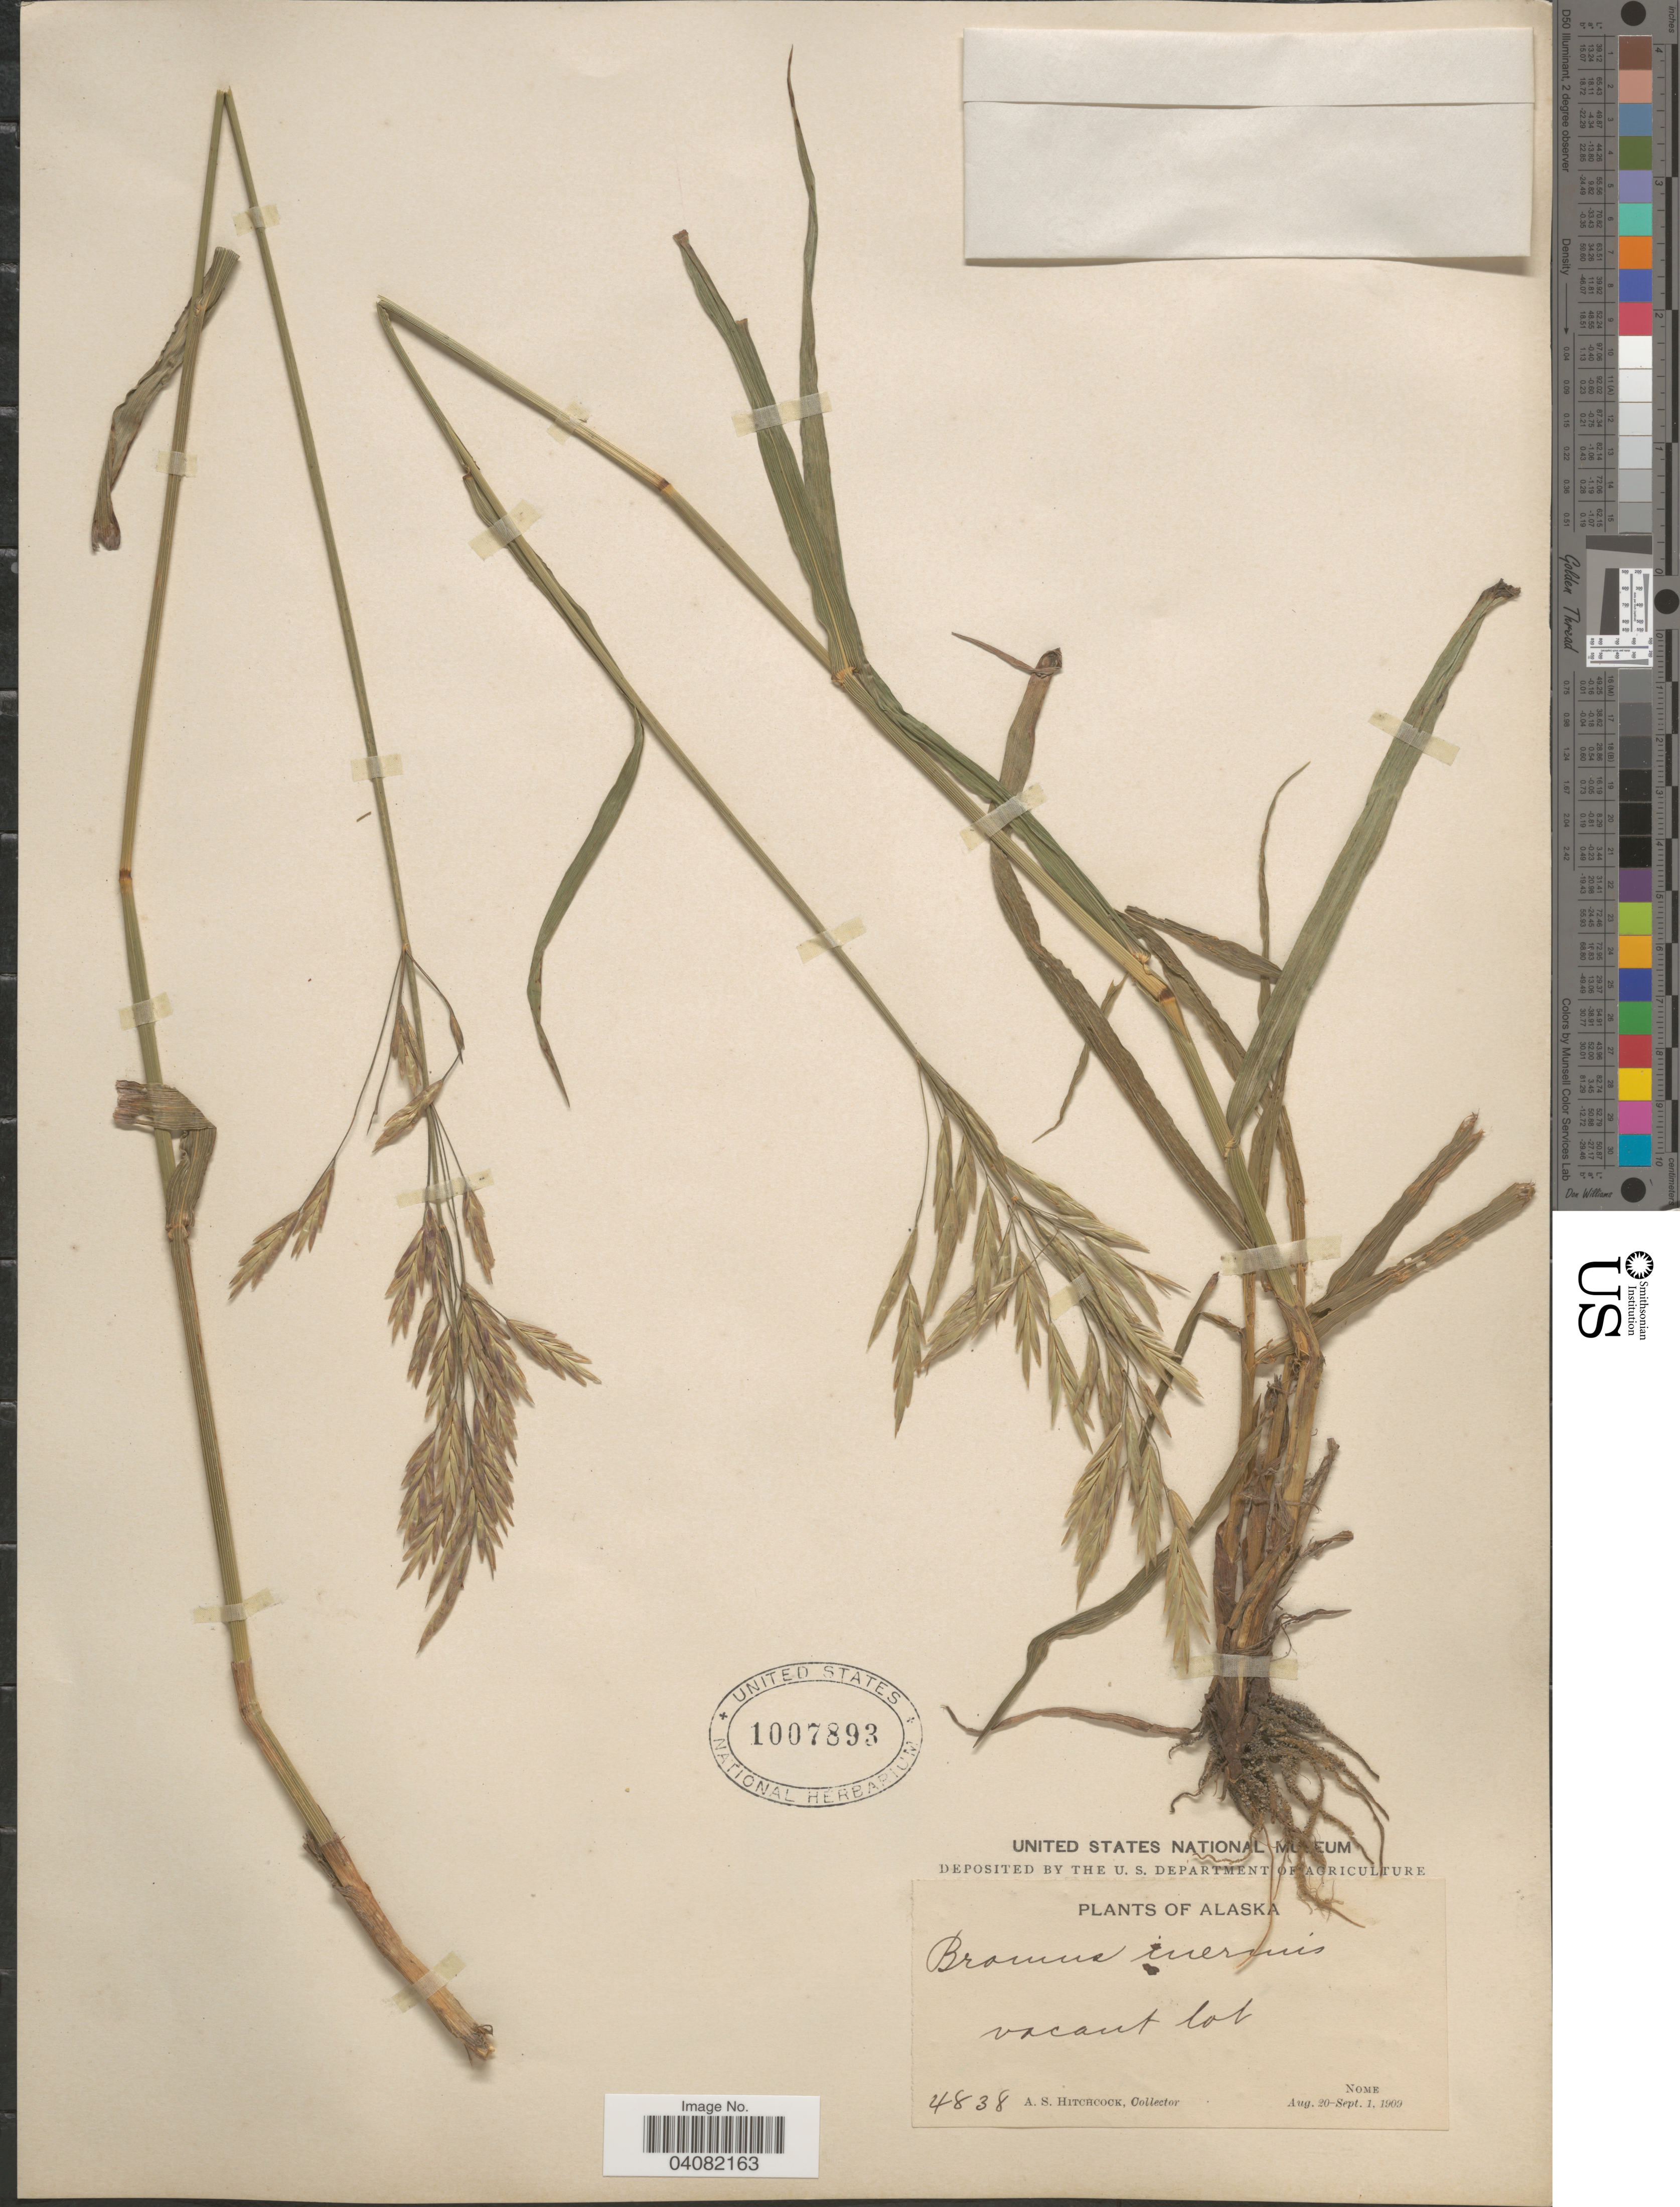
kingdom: Plantae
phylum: Tracheophyta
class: Liliopsida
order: Poales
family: Poaceae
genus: Bromus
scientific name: Bromus inermis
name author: Leyss.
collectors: A. S. Hitchcock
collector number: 4838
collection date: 1909-08-20/1909-09-01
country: United States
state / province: Alaska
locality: Vacant lot. Nome.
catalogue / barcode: US 1007893